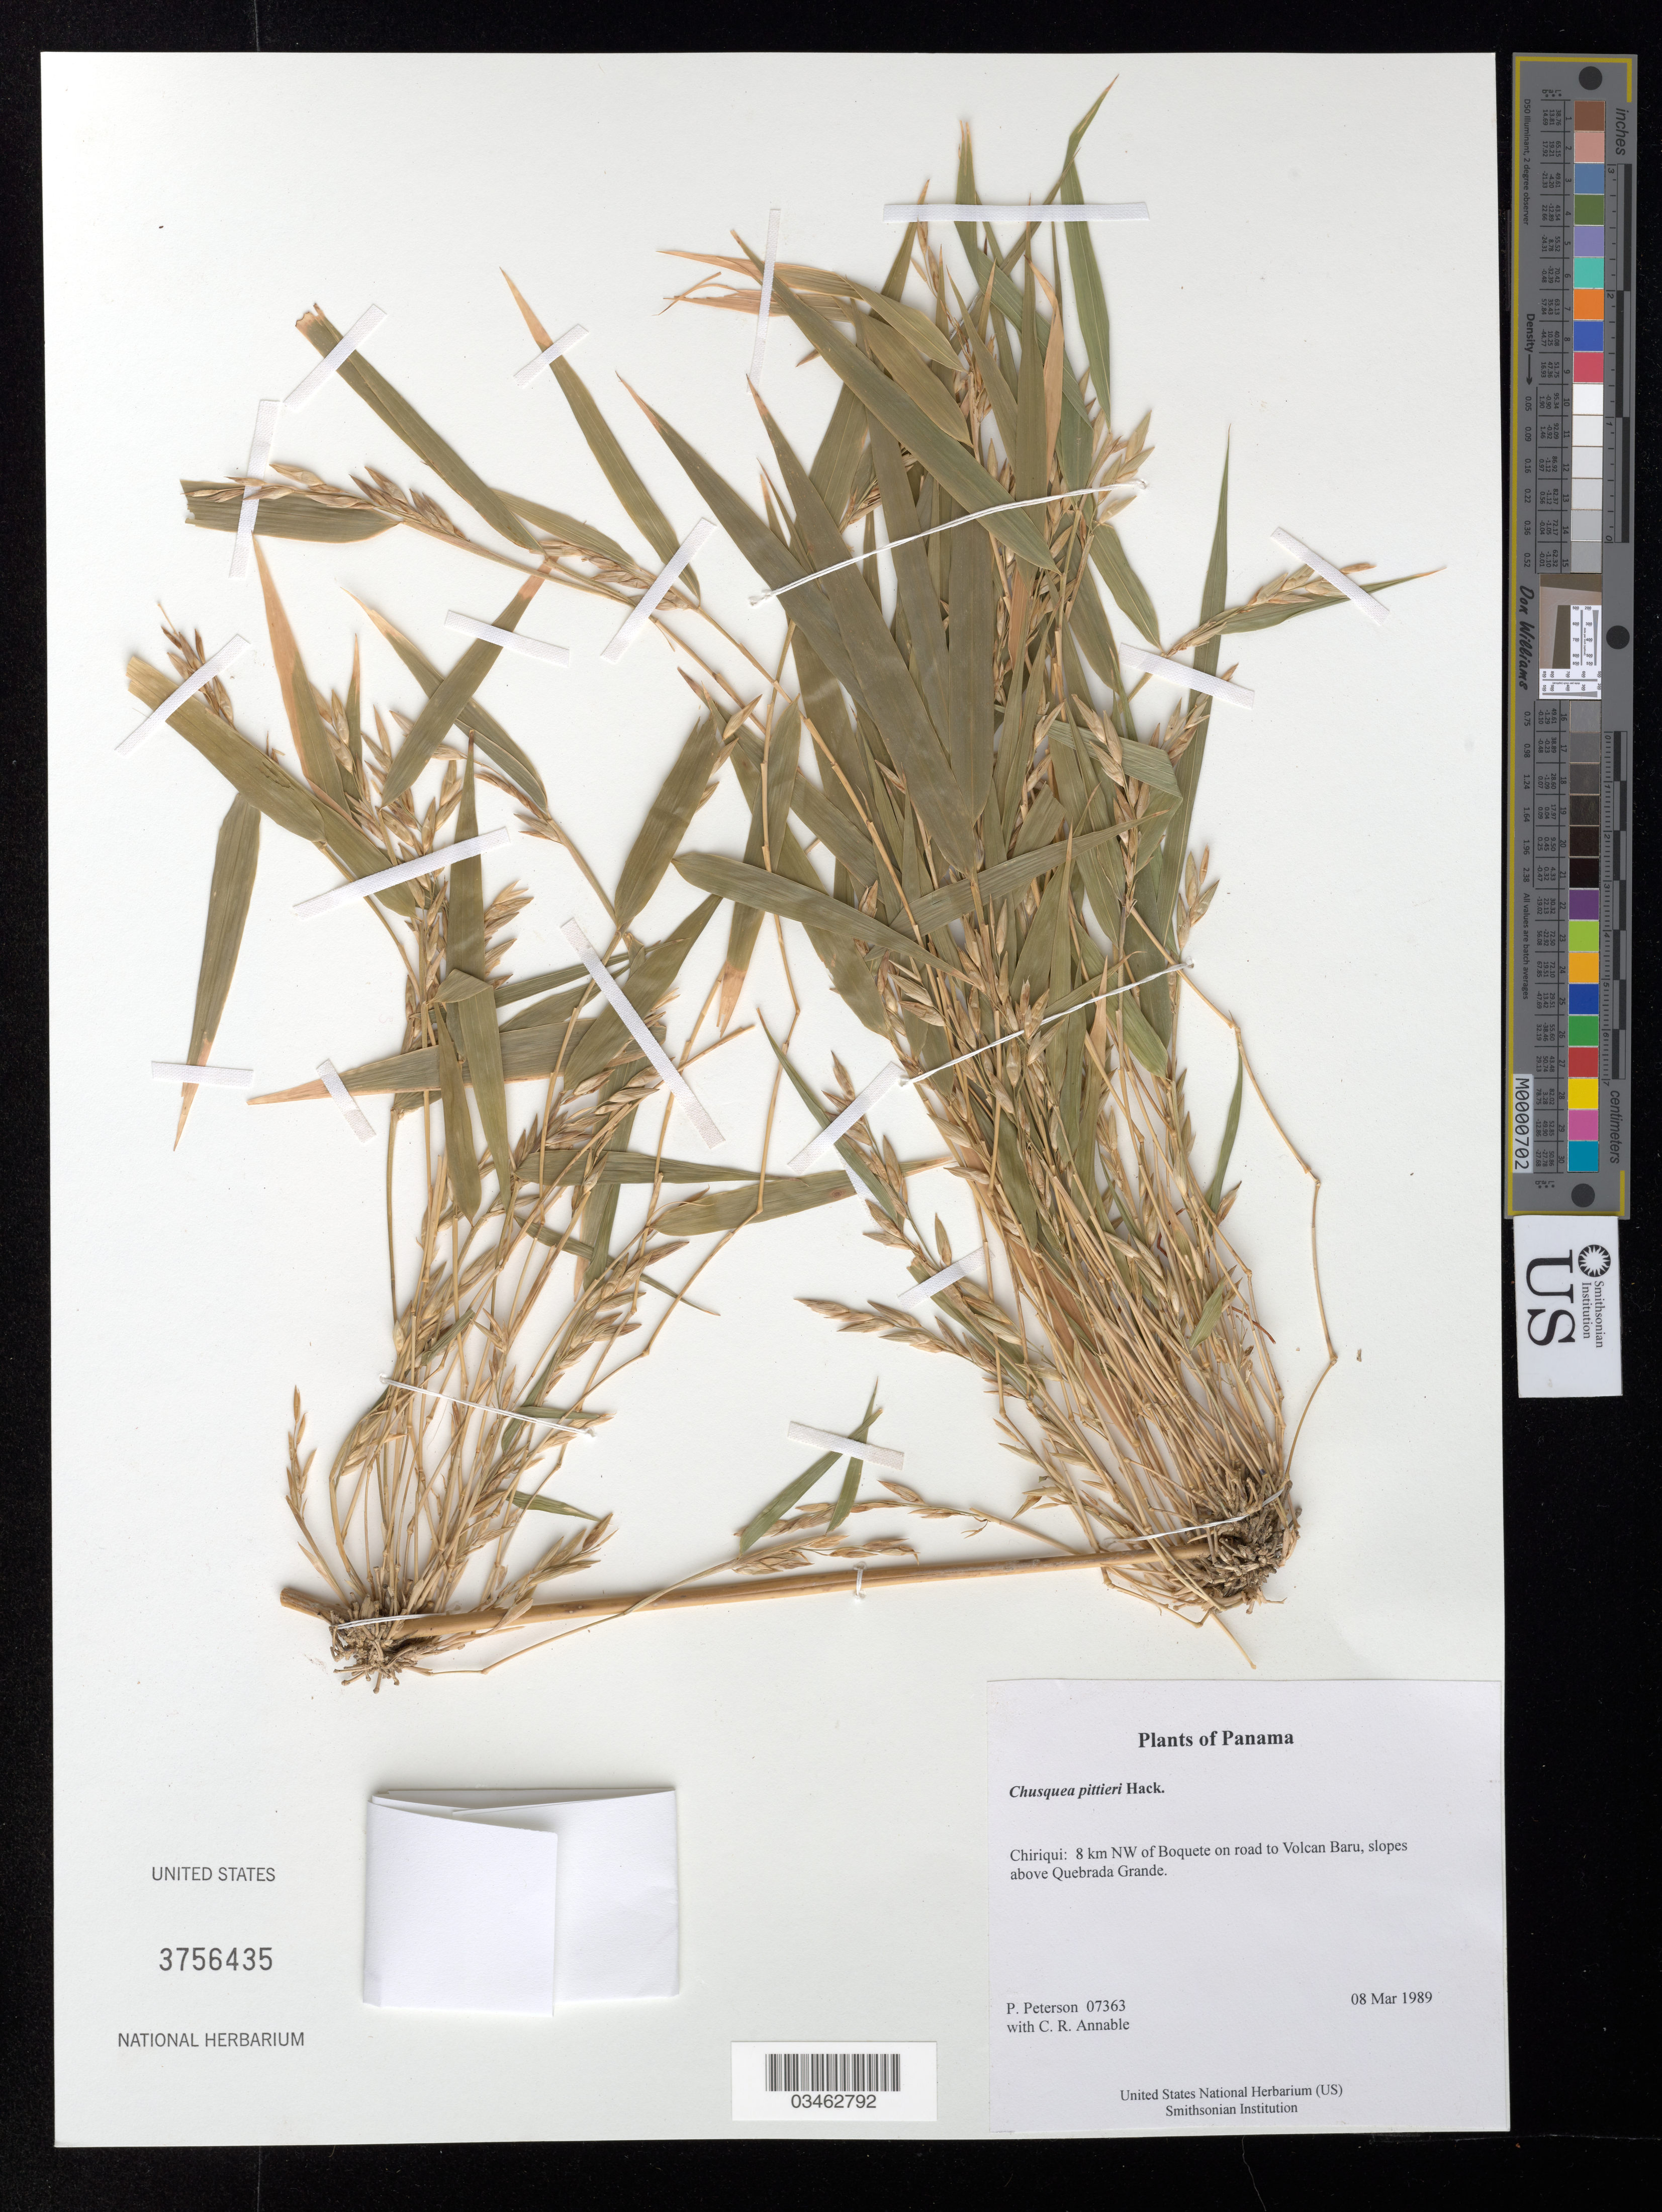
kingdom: Plantae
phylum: Tracheophyta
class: Liliopsida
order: Poales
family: Poaceae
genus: Chusquea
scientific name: Chusquea pittieri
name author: Hack.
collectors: P. M. Peterson & C. R. Annable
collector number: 07363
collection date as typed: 08 Mar 1989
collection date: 1989-03-08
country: Panama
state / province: Chiriqui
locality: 8 km NW of Boquete on road to Volcan Baru, slopes above Quebrada Grande.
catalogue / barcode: US 3756435